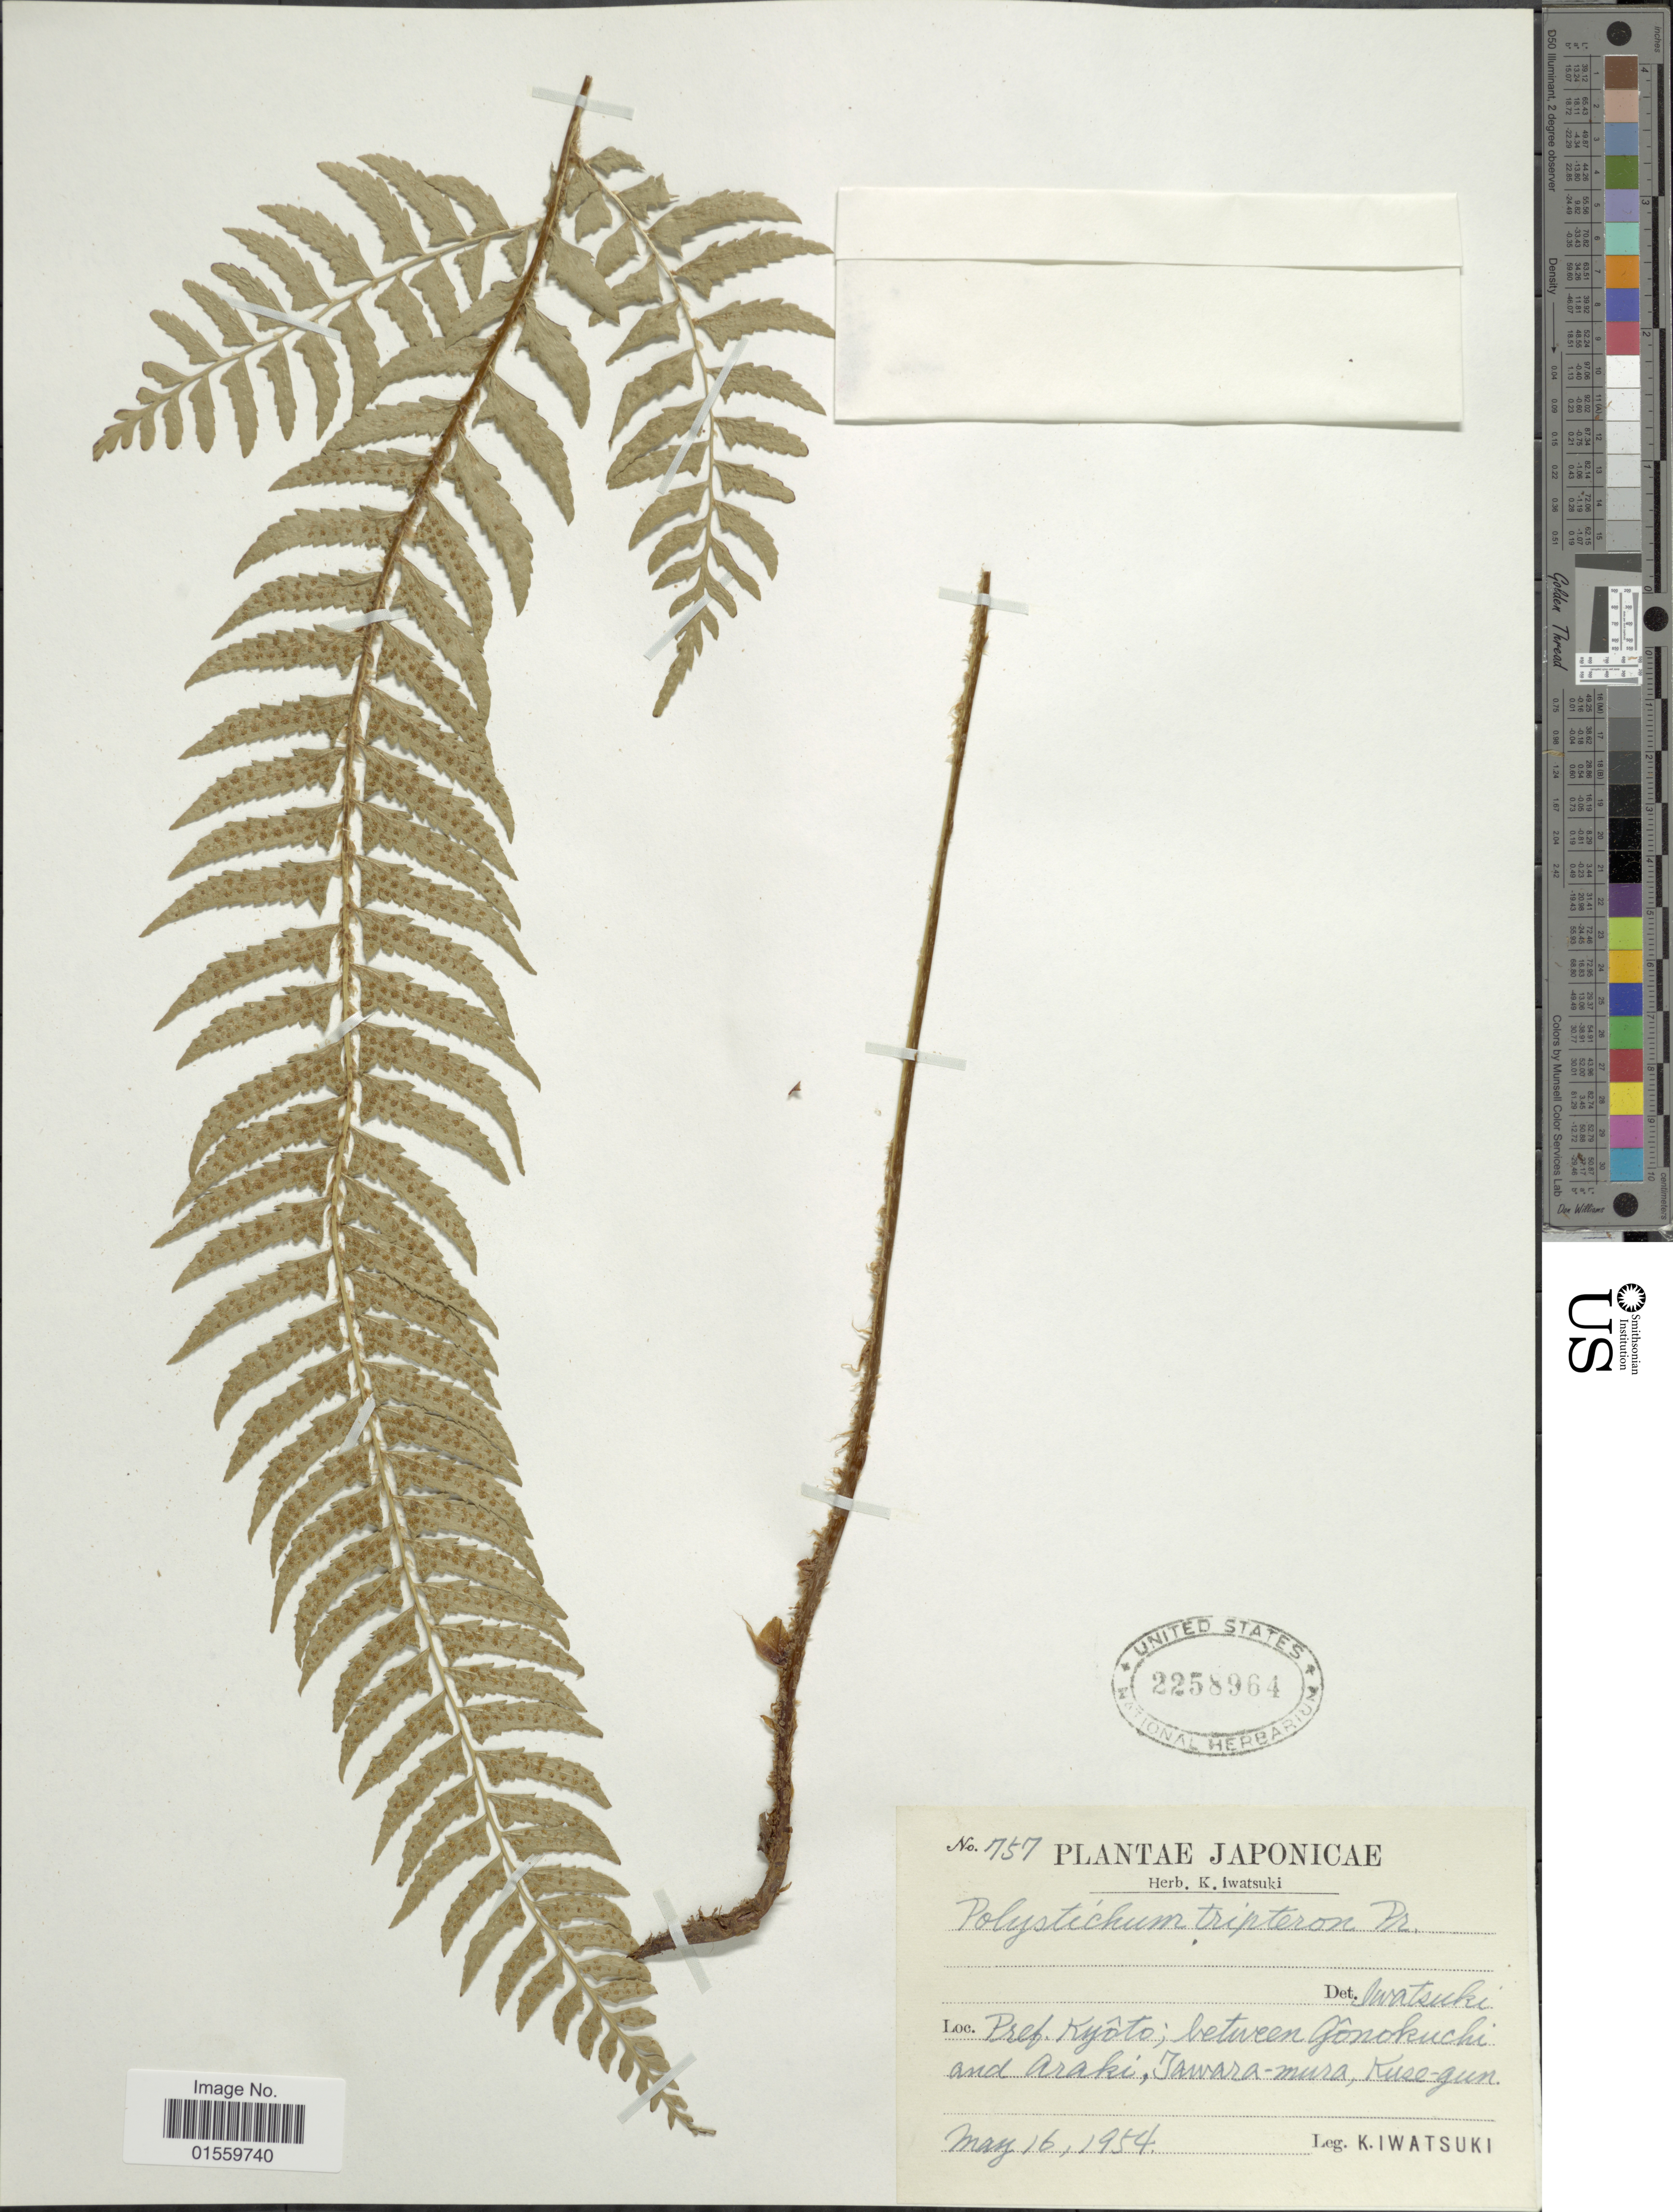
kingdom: Plantae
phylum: Tracheophyta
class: Polypodiopsida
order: Polypodiales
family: Dryopteridaceae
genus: Polystichum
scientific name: Polystichum tripteron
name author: (Kunze) C. Presl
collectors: K. Iwatsuki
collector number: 1757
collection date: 1954-05-16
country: Japan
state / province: Kyoto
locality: Japonicae, Pref. Kyoto; between Gonokuchi and Araki, Tawara-mura, Kuse-gun.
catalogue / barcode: US 2258964